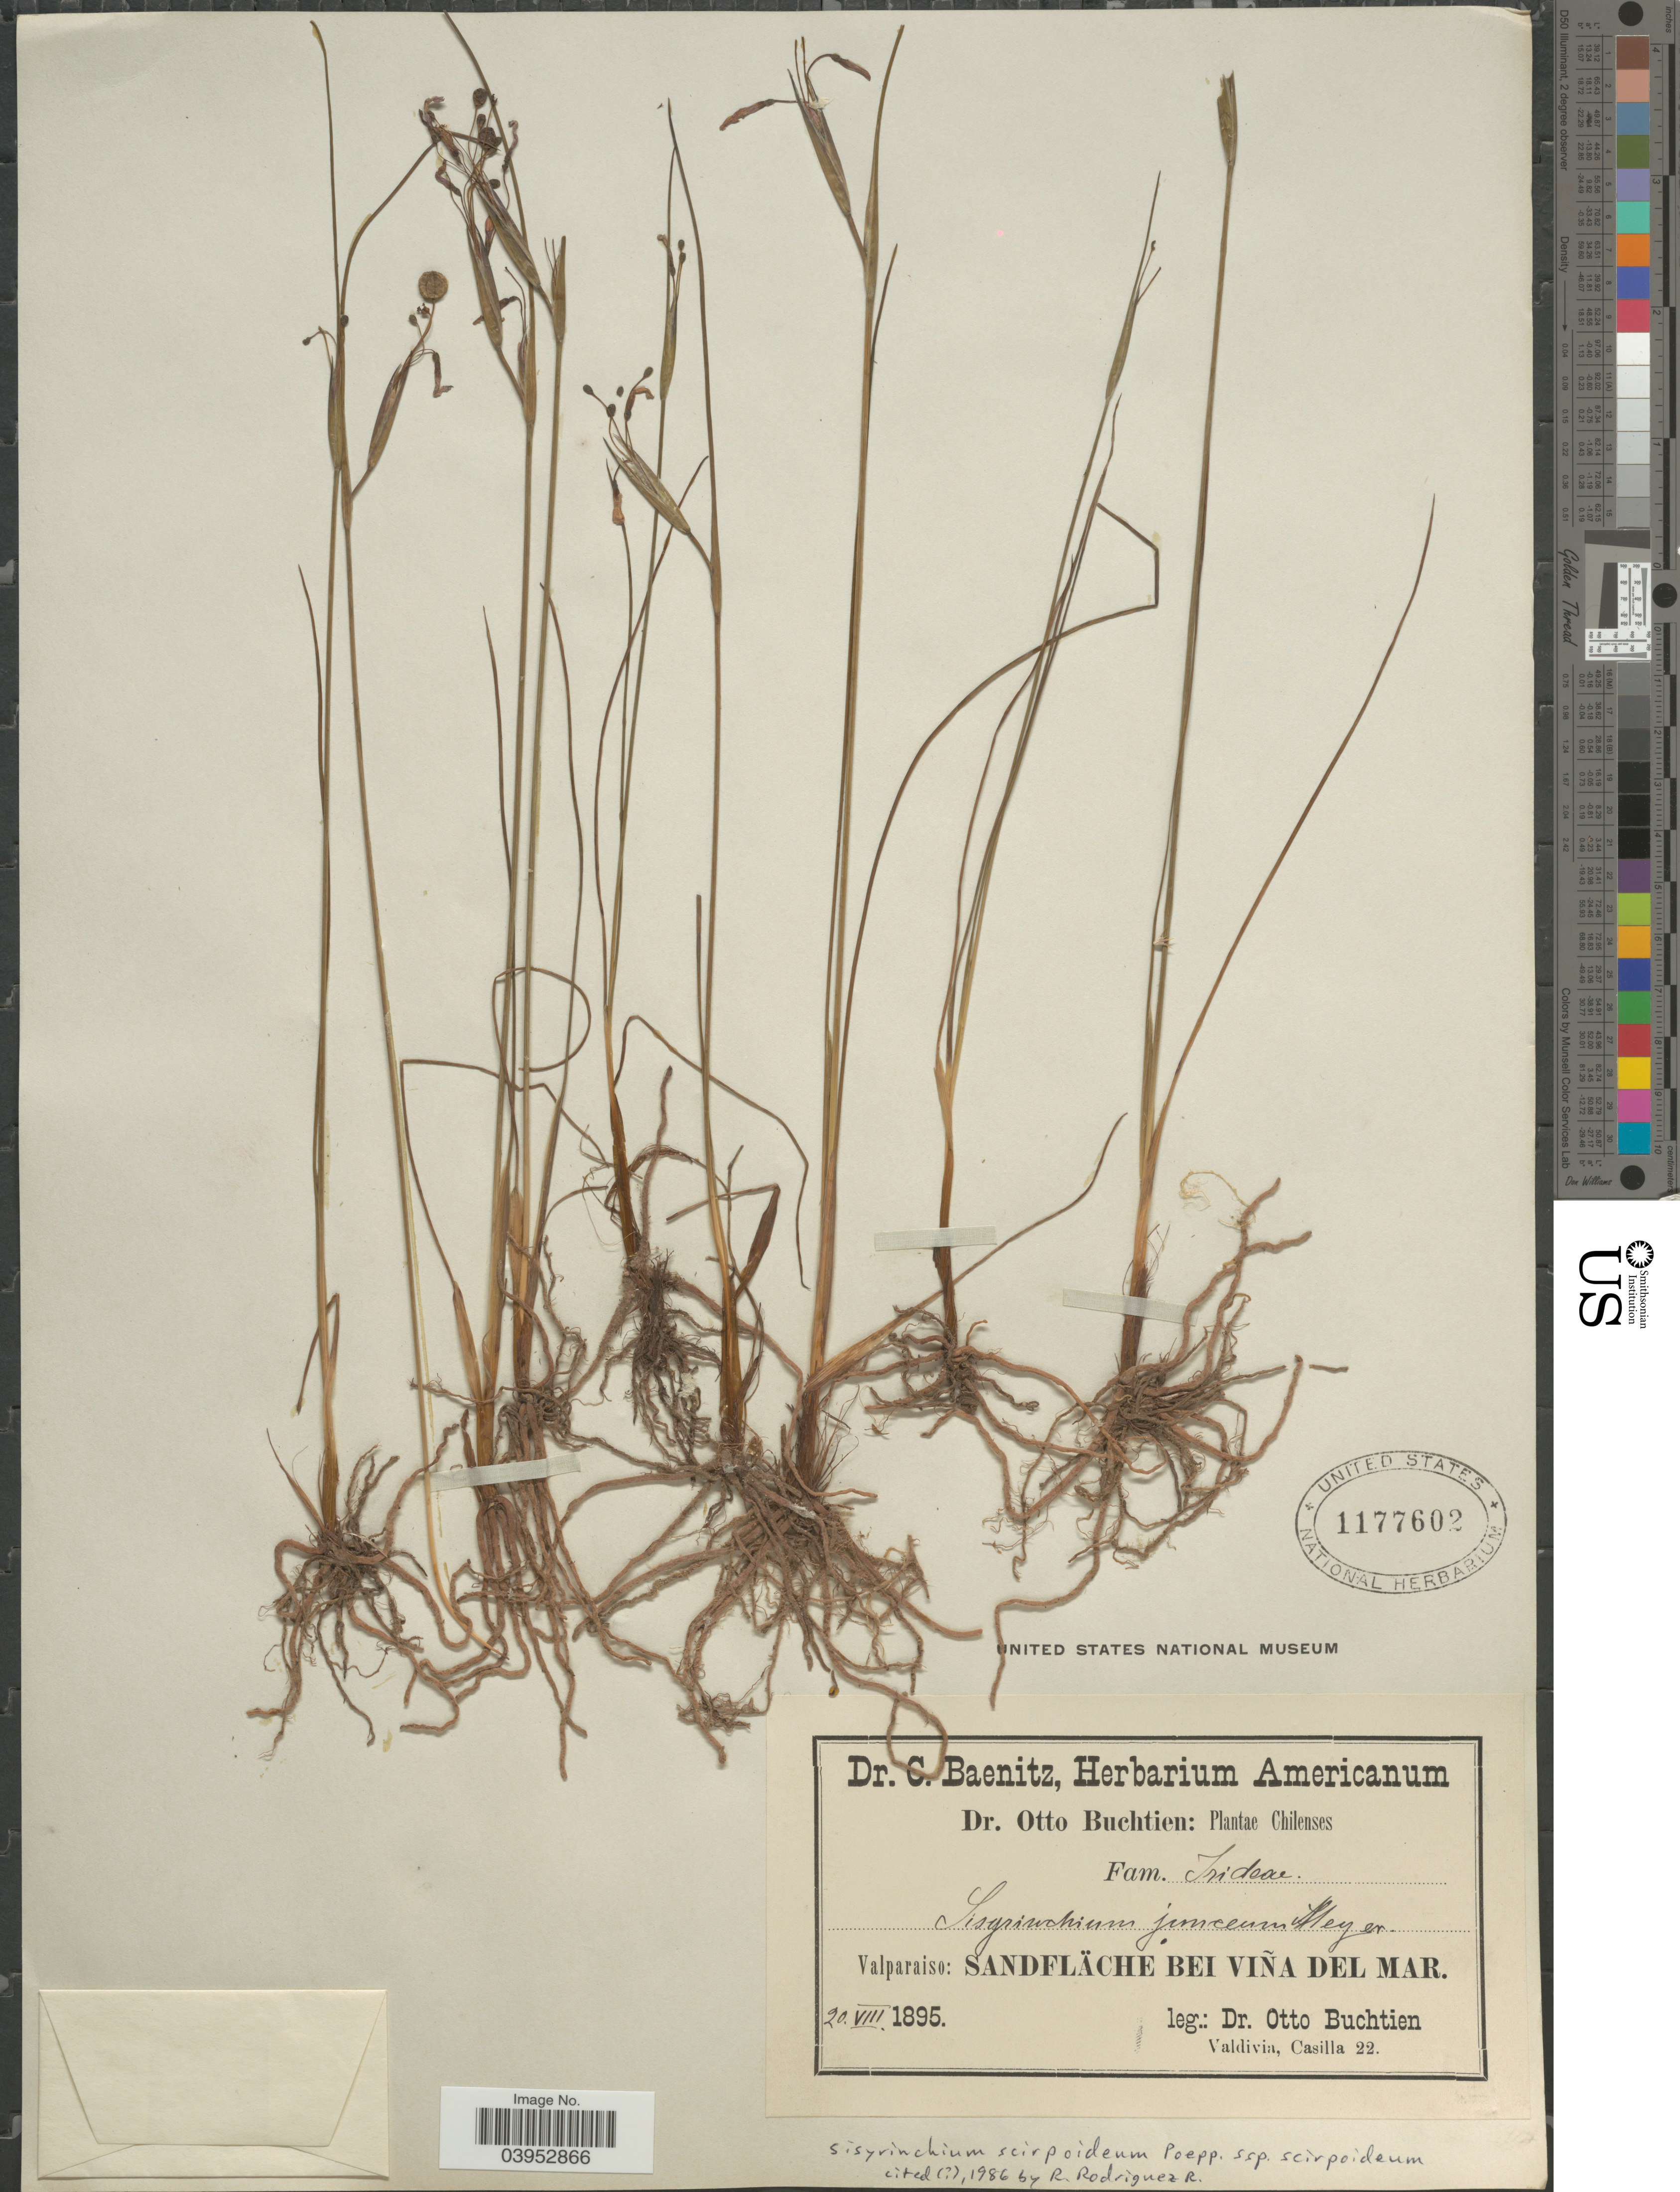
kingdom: Plantae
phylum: Tracheophyta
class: Liliopsida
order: Asparagales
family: Iridaceae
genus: Olsynium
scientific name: Olsynium scirpoideum subsp. scirpoideum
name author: (Poepp.) Goldblatt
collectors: O. Buchtien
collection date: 1895-08-20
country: Chile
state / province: Valparaíso (V)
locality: Valparaiso: Sandfläche bei Viña del Mar.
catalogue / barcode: US 1177602